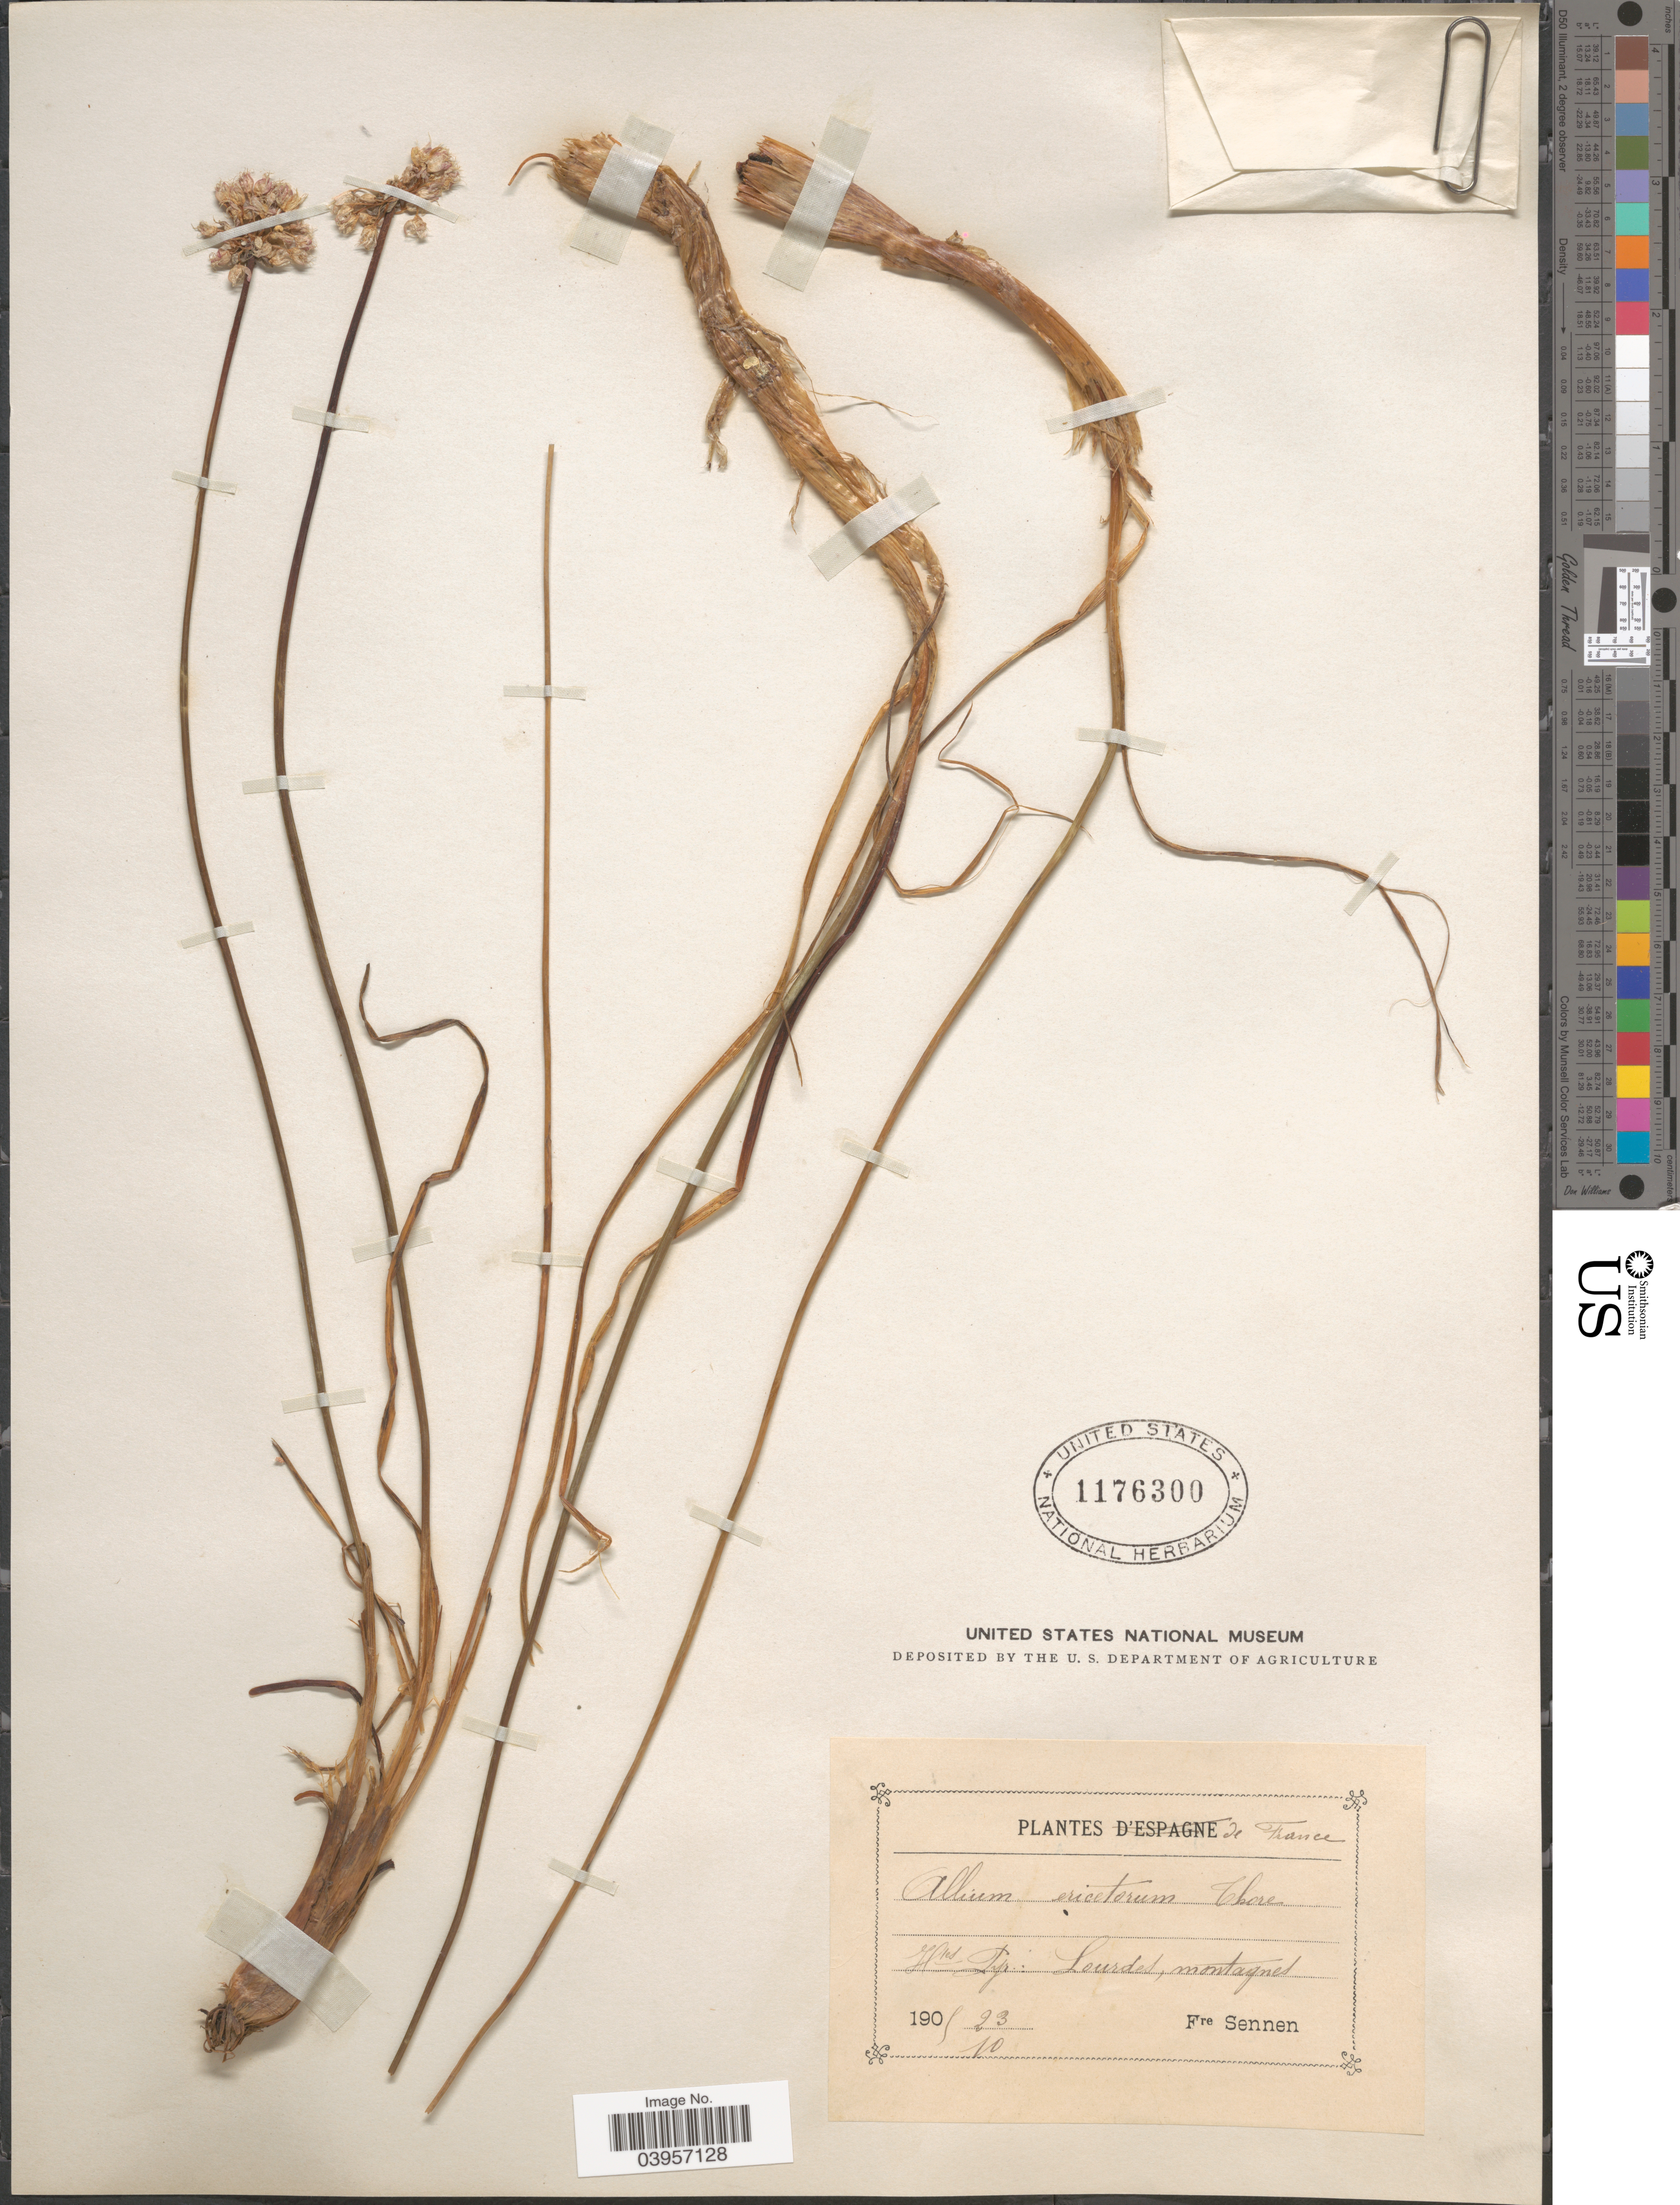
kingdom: Plantae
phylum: Tracheophyta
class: Liliopsida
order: Asparagales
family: Amaryllidaceae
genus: Allium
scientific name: Allium ericetorum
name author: Thore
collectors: E. Sennen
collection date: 1905-10-23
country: France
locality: Htes Pyr.: Lourdes, montagnes.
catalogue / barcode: US 1176300